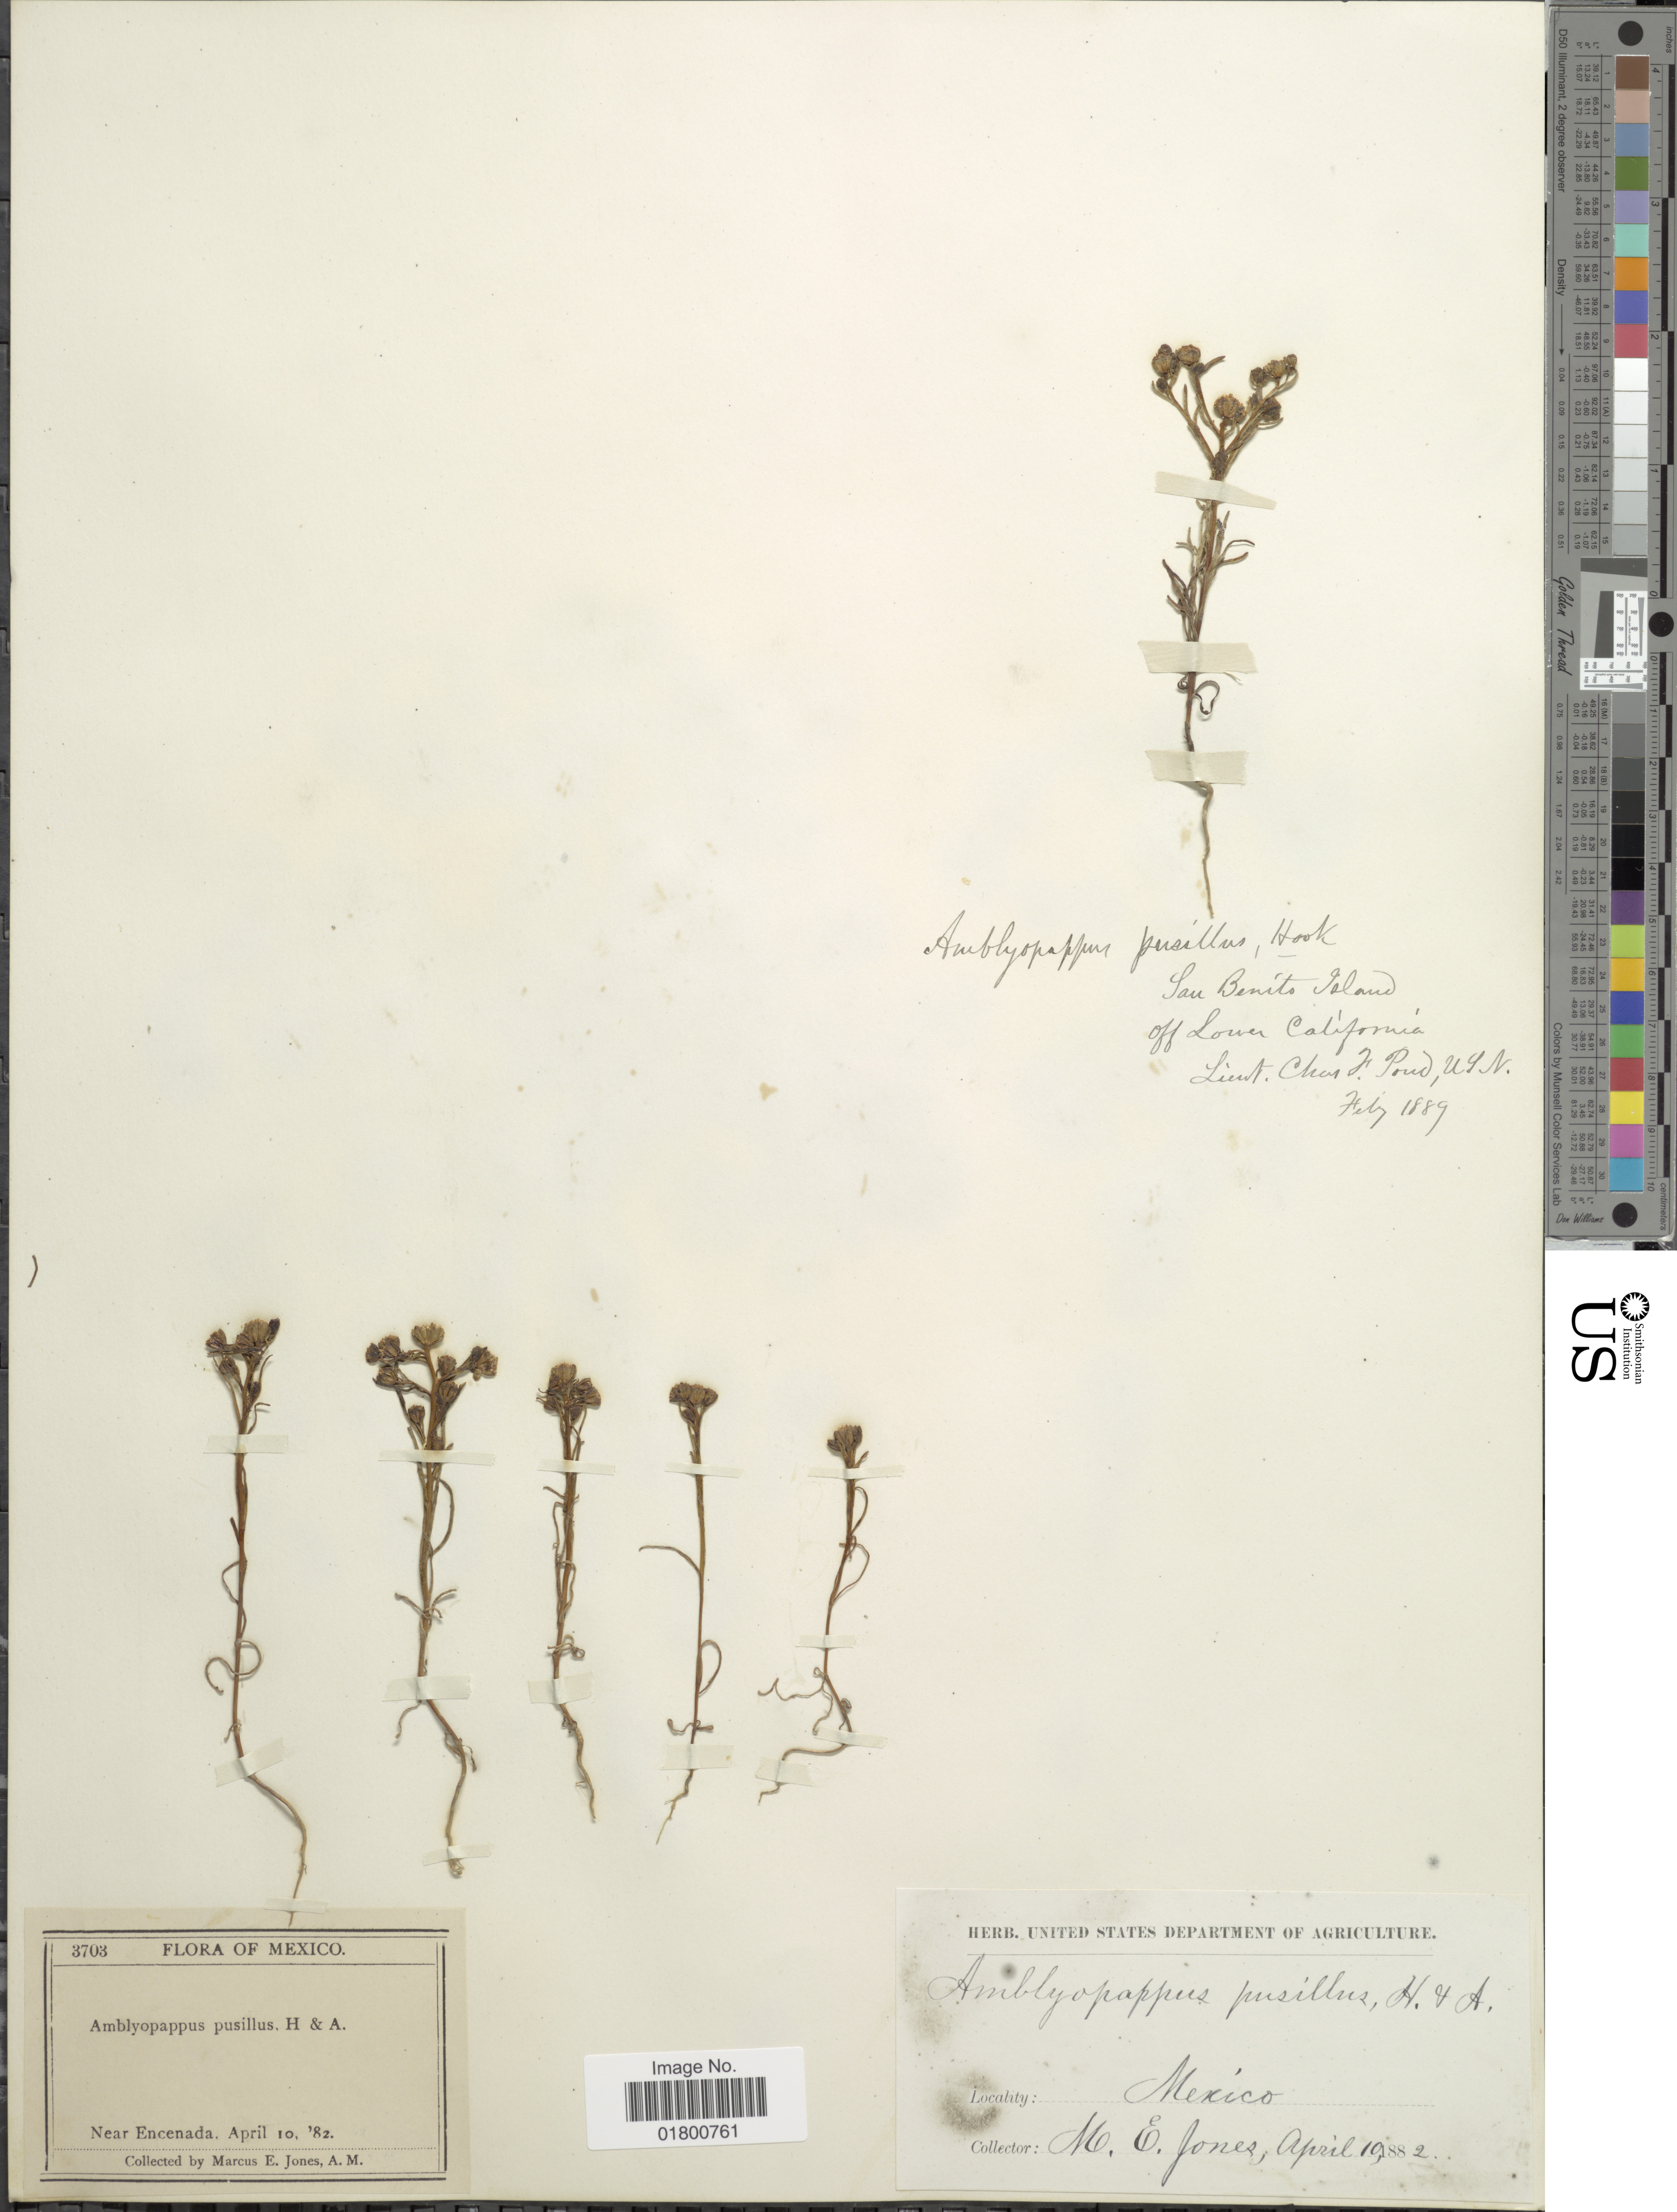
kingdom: Plantae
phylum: Tracheophyta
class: Magnoliopsida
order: Asterales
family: Asteraceae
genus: Amblyopappus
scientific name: Amblyopappus pusillus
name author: Hook. & Arn.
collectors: M. E. Jones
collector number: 3703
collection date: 1882-04-10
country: Mexico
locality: Near Encenada